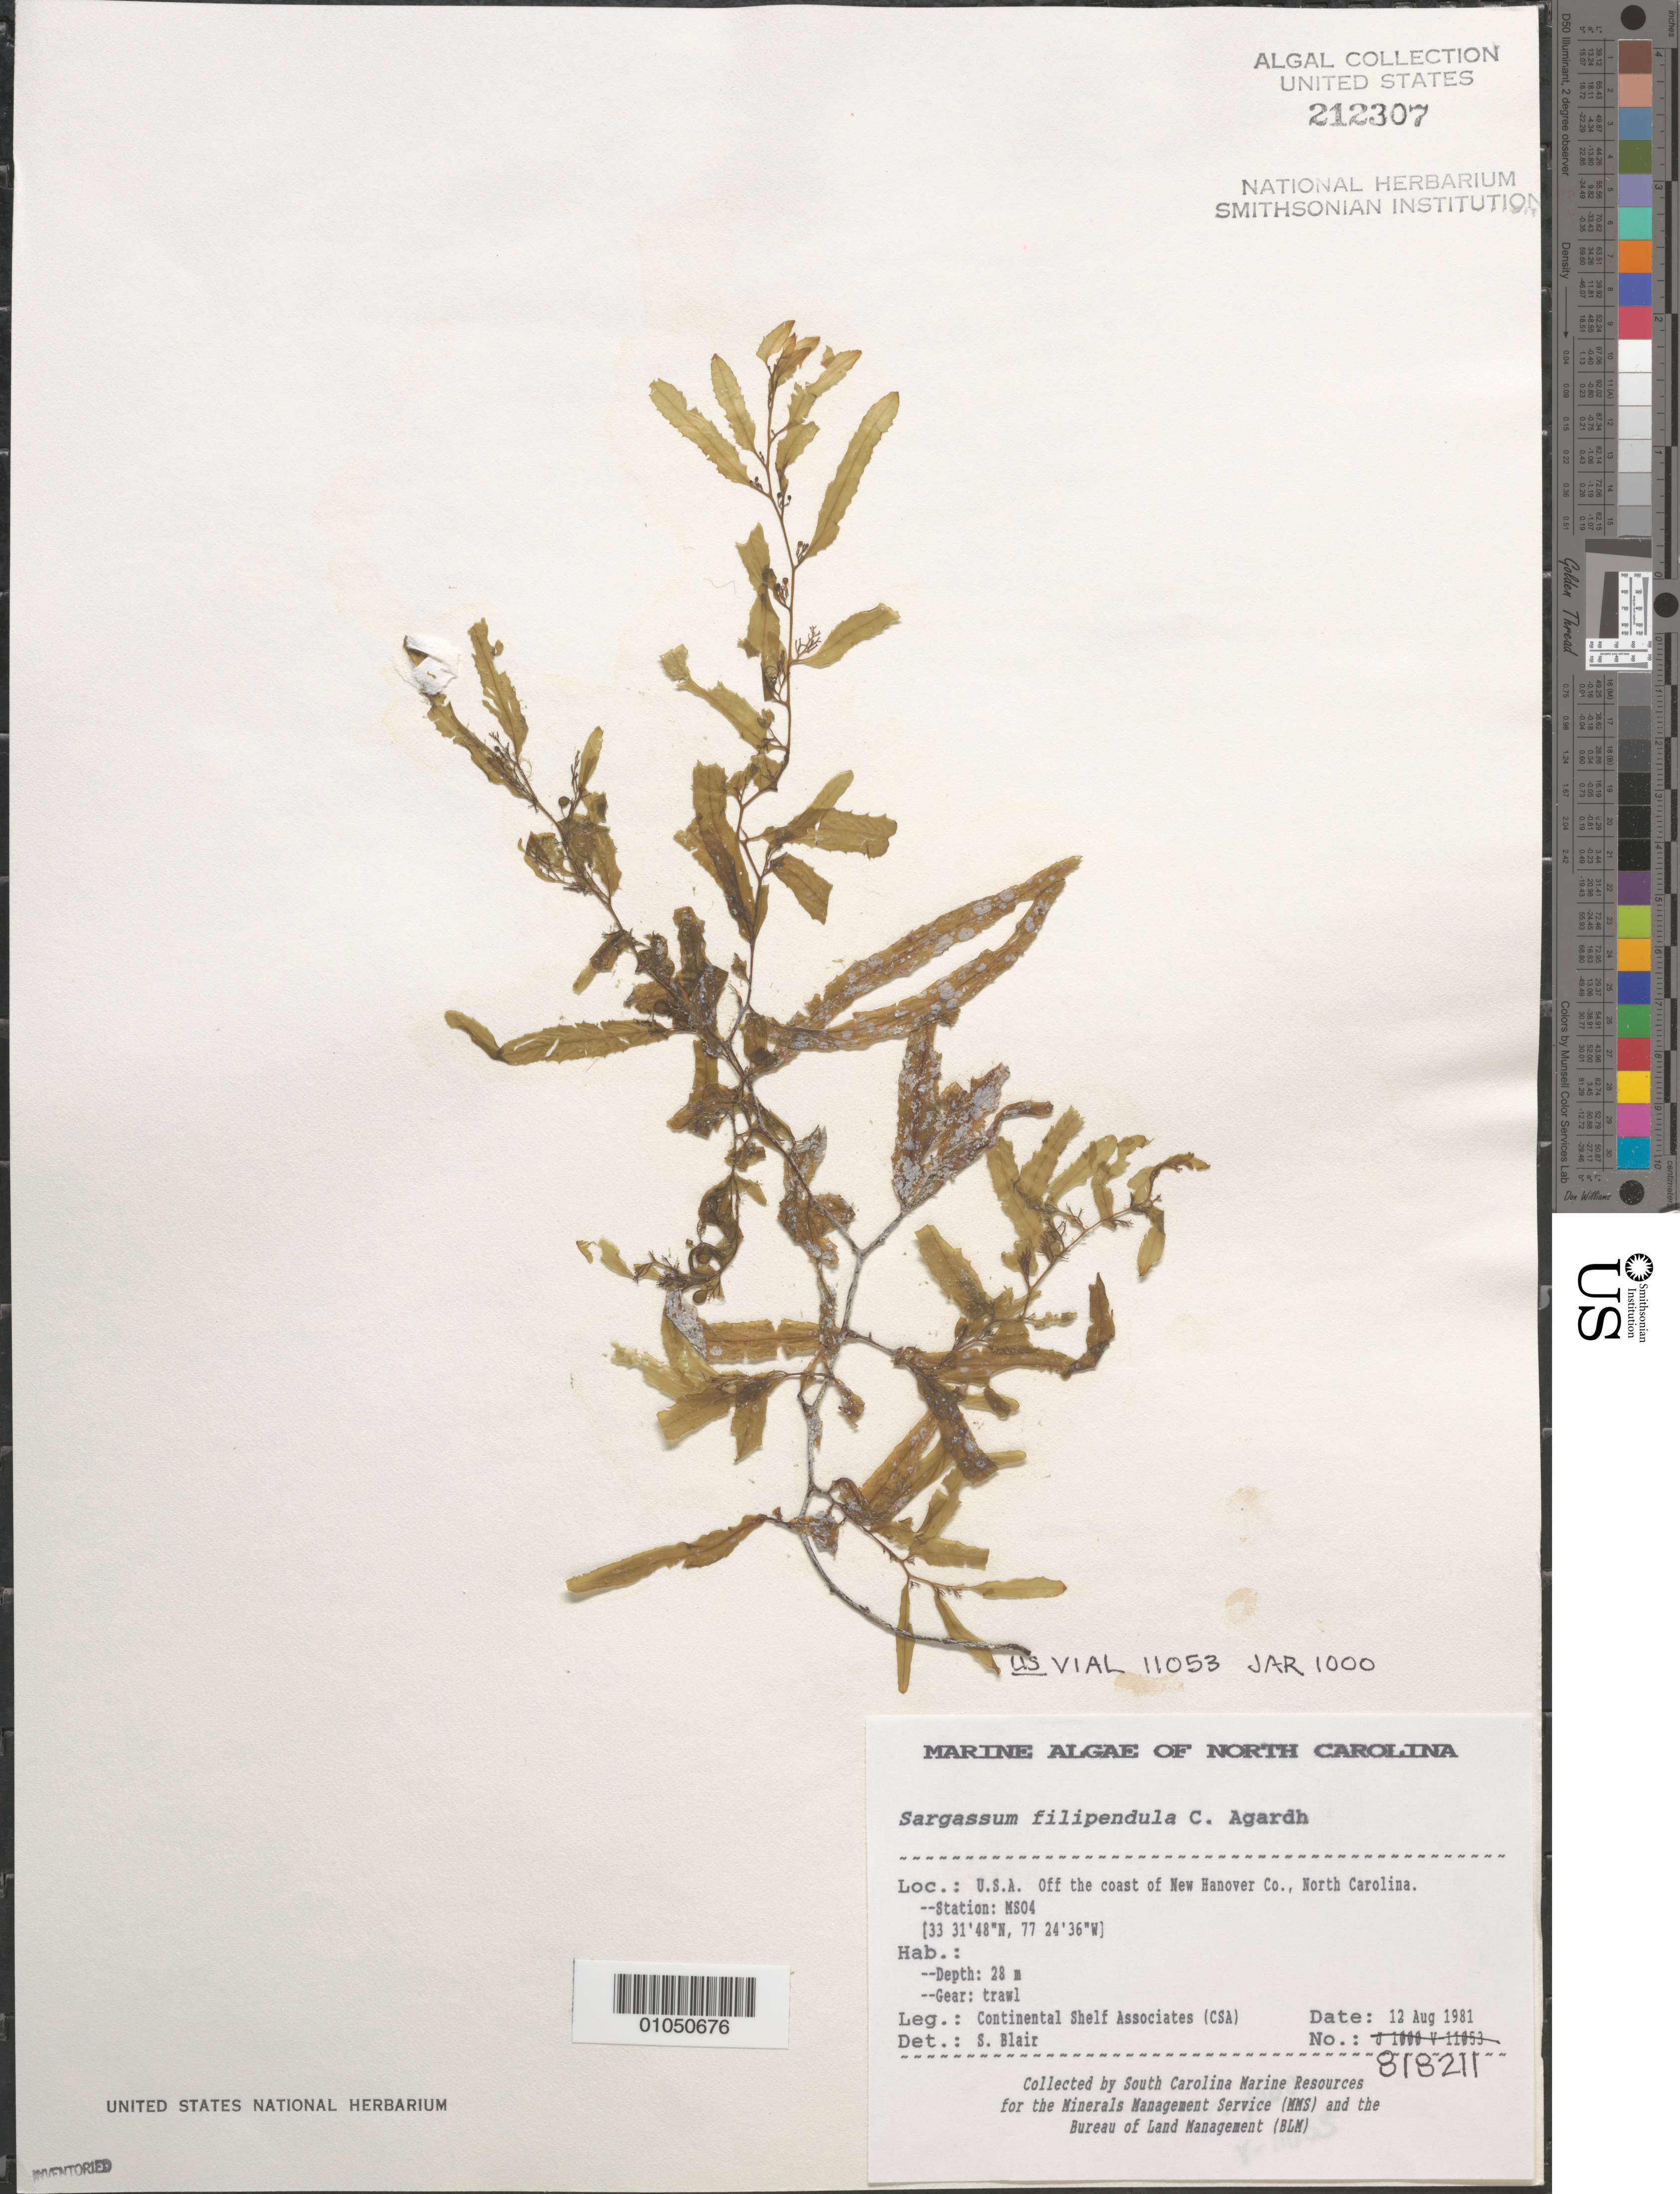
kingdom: Chromista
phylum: Ochrophyta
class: Phaeophyceae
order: Fucales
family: Sargassaceae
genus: Sargassum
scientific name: Sargassum filipendula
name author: C. Agardh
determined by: Blair, S. M.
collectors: Continental Shelf Associates for the MMS/BLM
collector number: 818211 Station MS04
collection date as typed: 12 Aug 1981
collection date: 1981-08-12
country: United States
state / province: North Carolina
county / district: New Hanover County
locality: Off coast of New Hanover County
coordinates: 33 31'48"N, 77 24'36"W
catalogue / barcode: US 212307